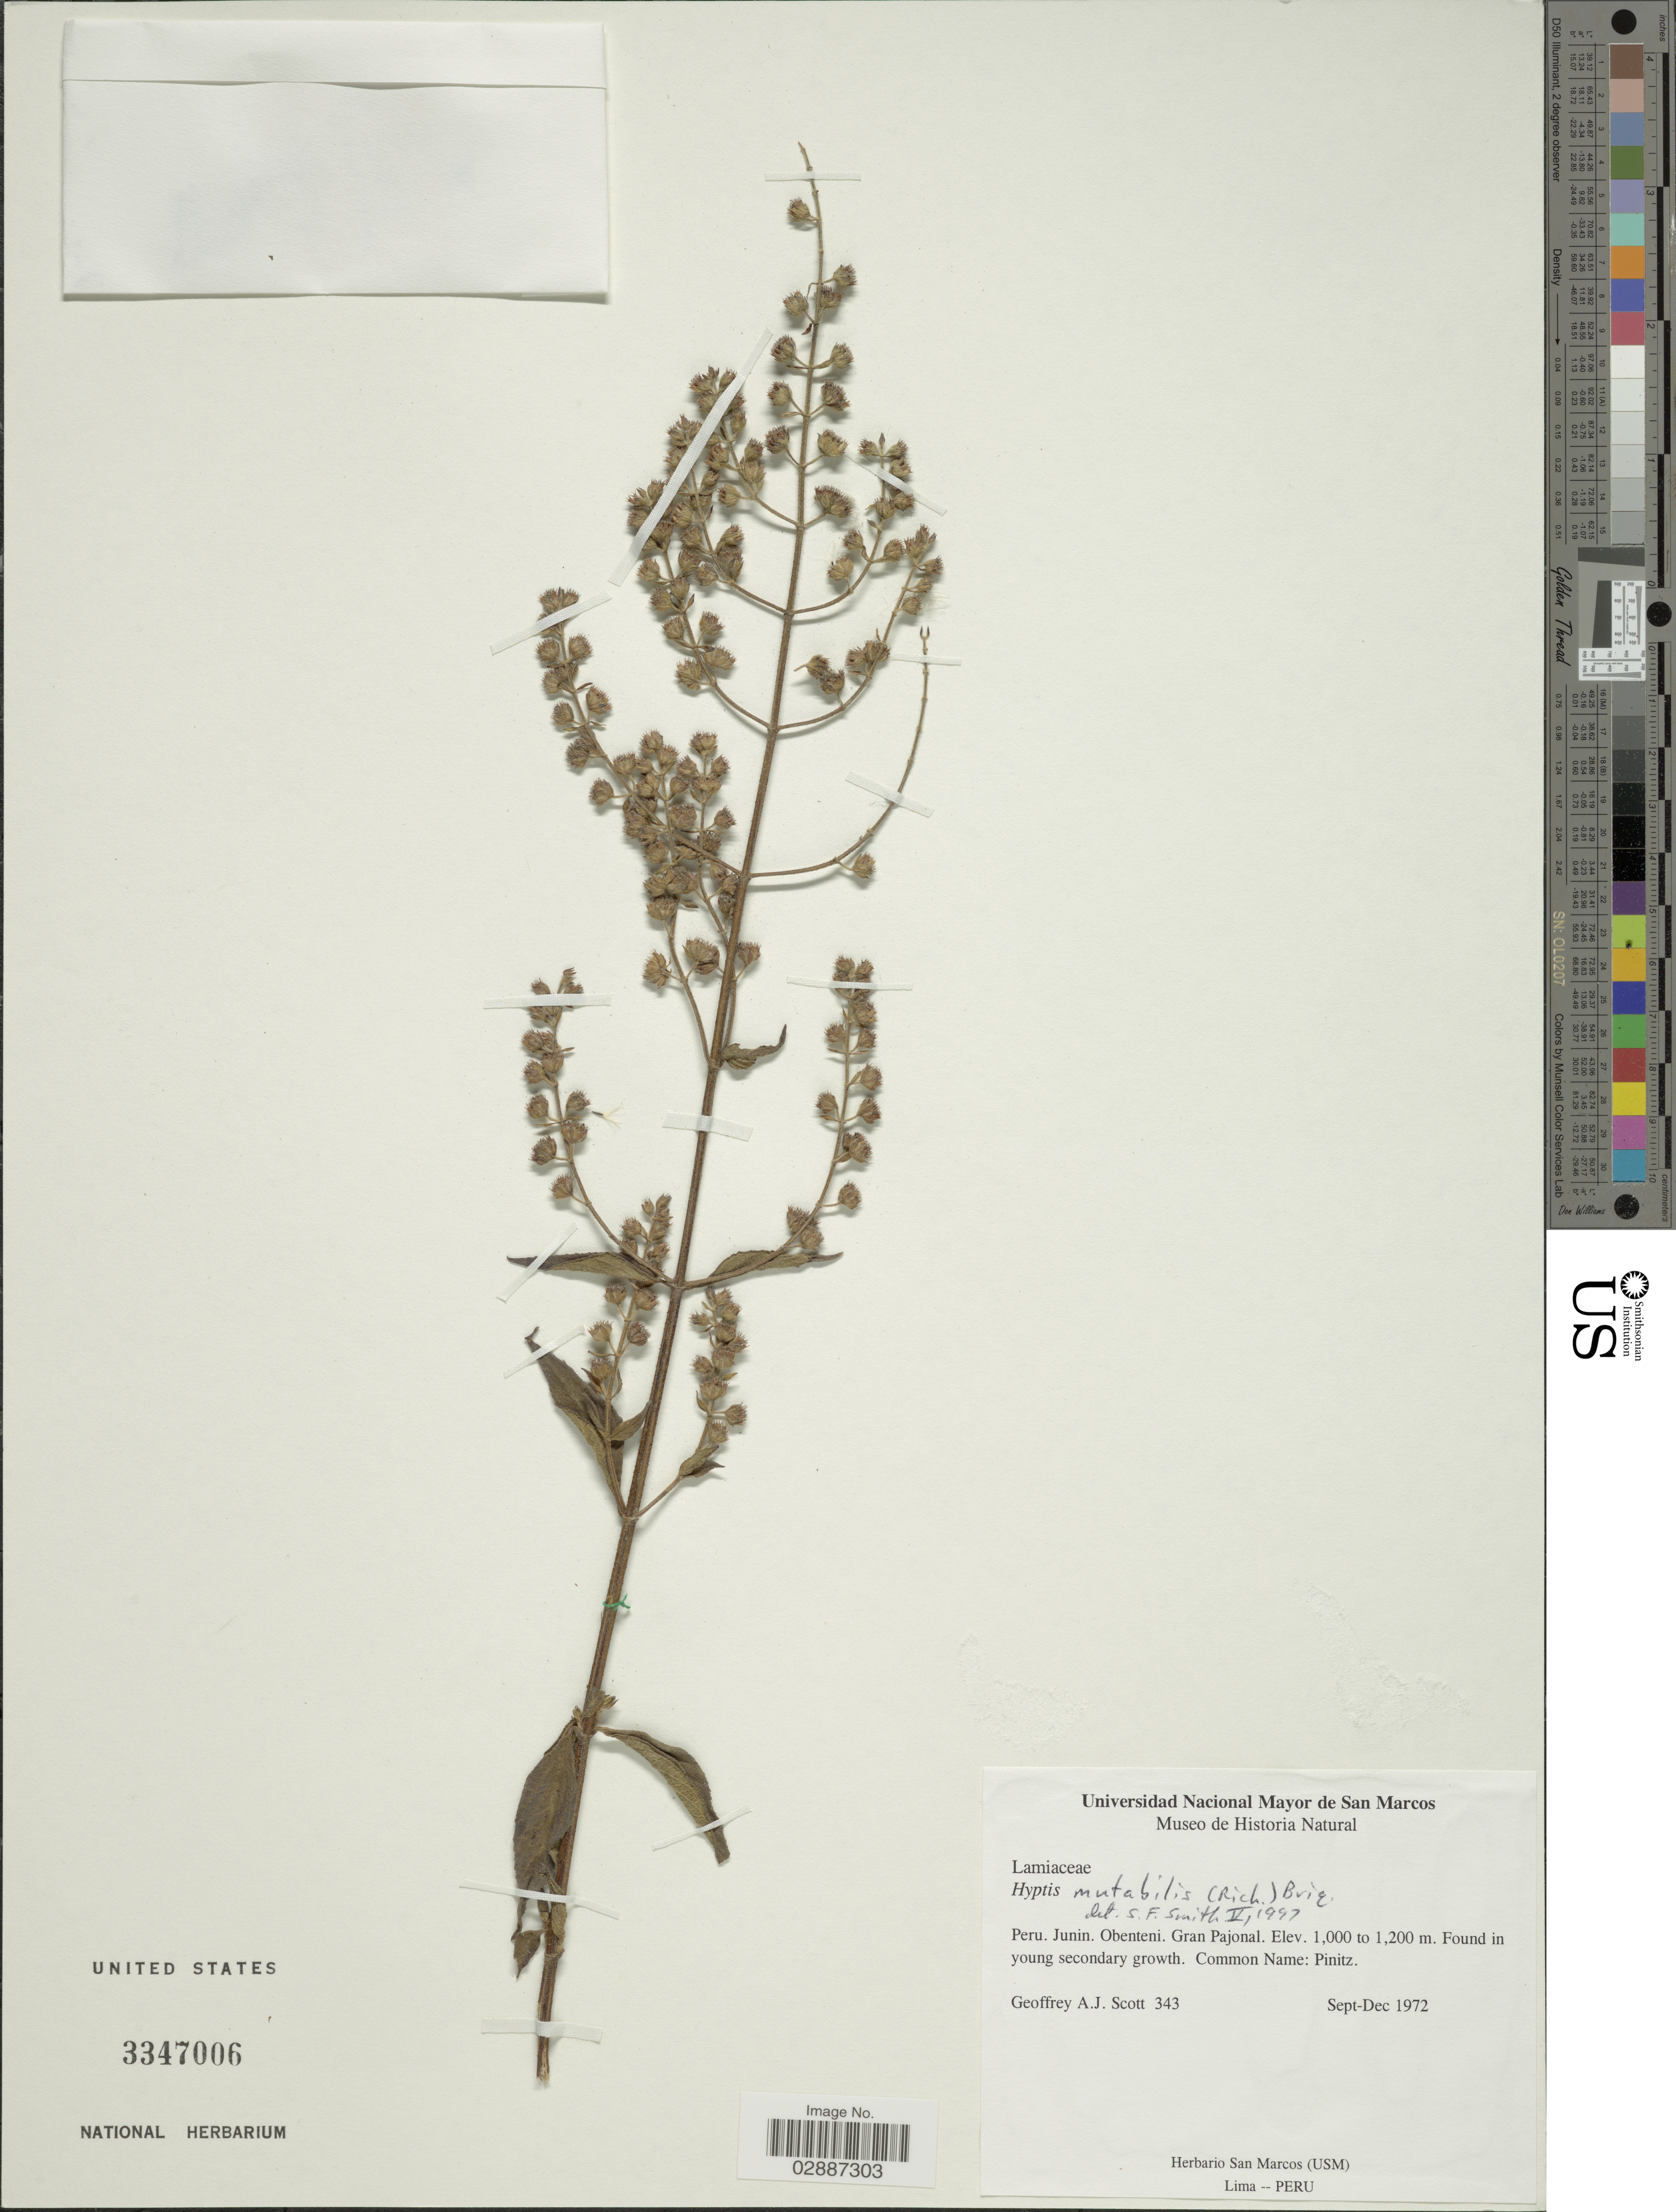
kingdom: Plantae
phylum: Tracheophyta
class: Magnoliopsida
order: Lamiales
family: Lamiaceae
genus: Cantinoa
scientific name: Cantinoa sp.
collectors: G. Scott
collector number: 343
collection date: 1972-09/1972-12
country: Peru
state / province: Junín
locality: Obenteni. Gran Pajonal.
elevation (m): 1000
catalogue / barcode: US 3347006